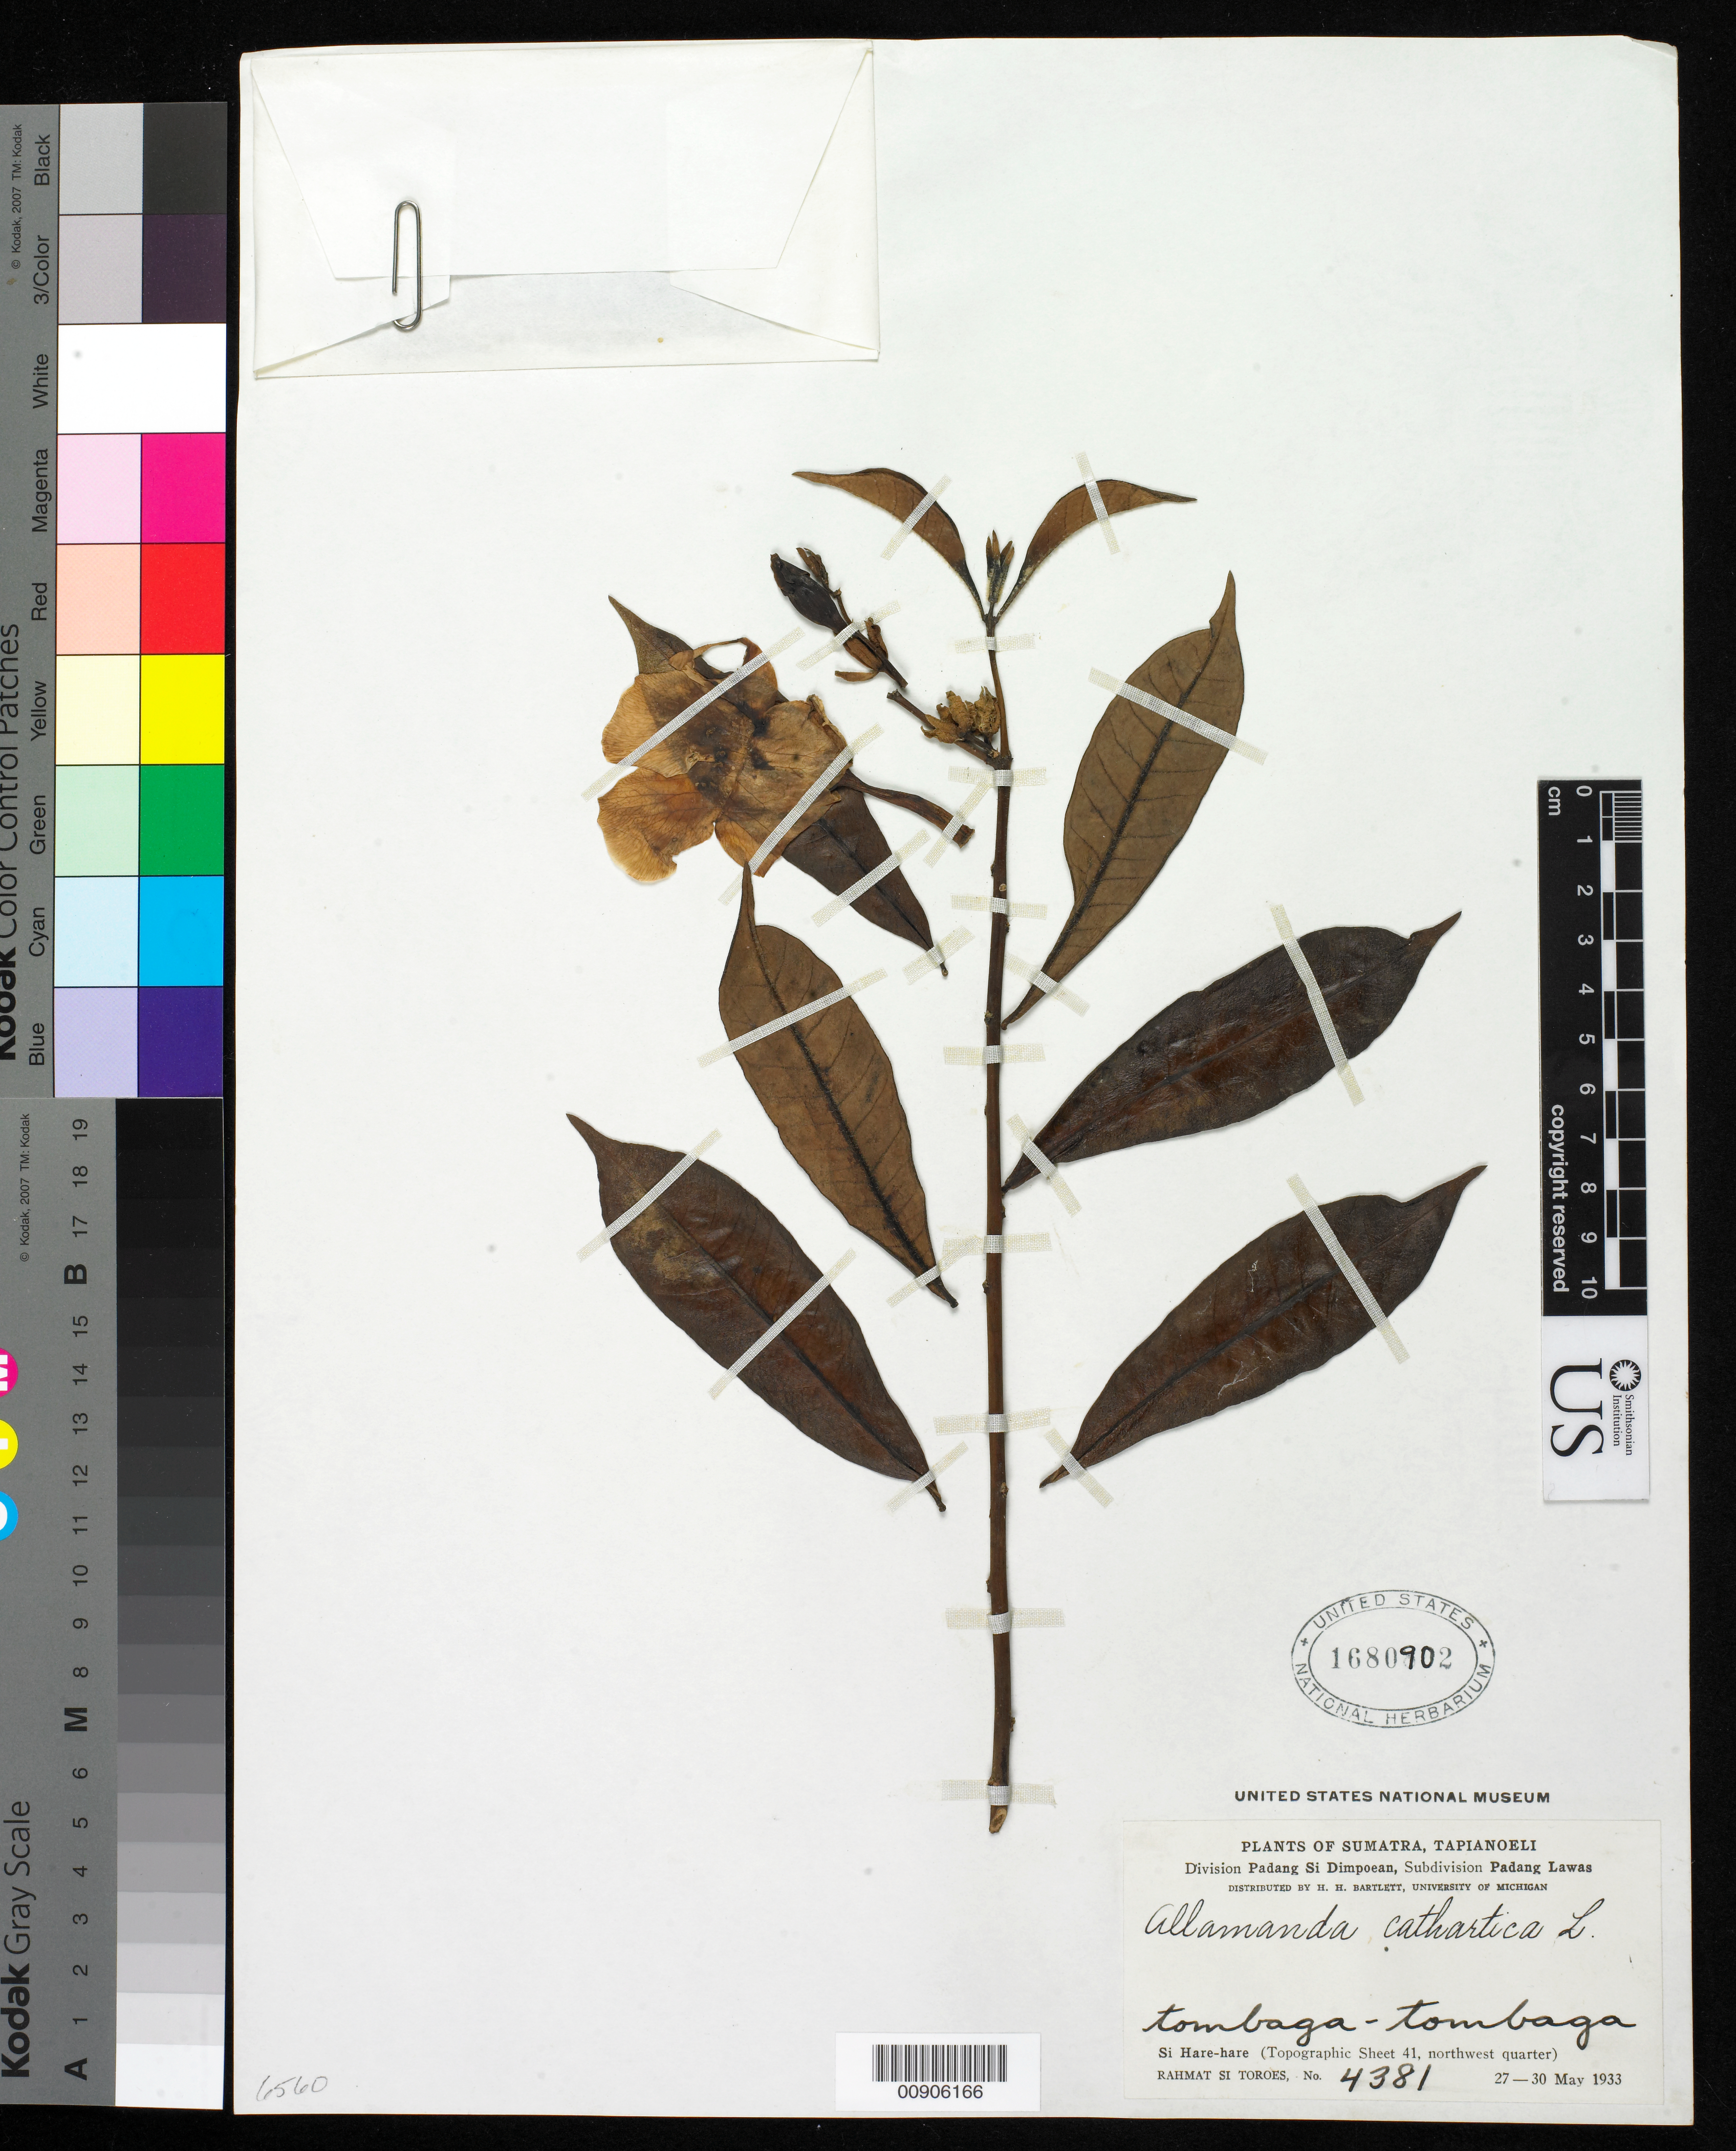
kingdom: Plantae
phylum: Tracheophyta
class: Magnoliopsida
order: Gentianales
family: Apocynaceae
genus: Allamanda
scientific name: Allamanda cathartica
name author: L.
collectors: Rahmat Si Boeea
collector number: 4381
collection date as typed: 27 May 1933 to 30 May 1933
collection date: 1933-05-27/1933-05-30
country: Indonesia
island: Sumatra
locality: Tapianoeli Division Padang Si Dimpoean, Subdivision Padang Lawas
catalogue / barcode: US 1680902